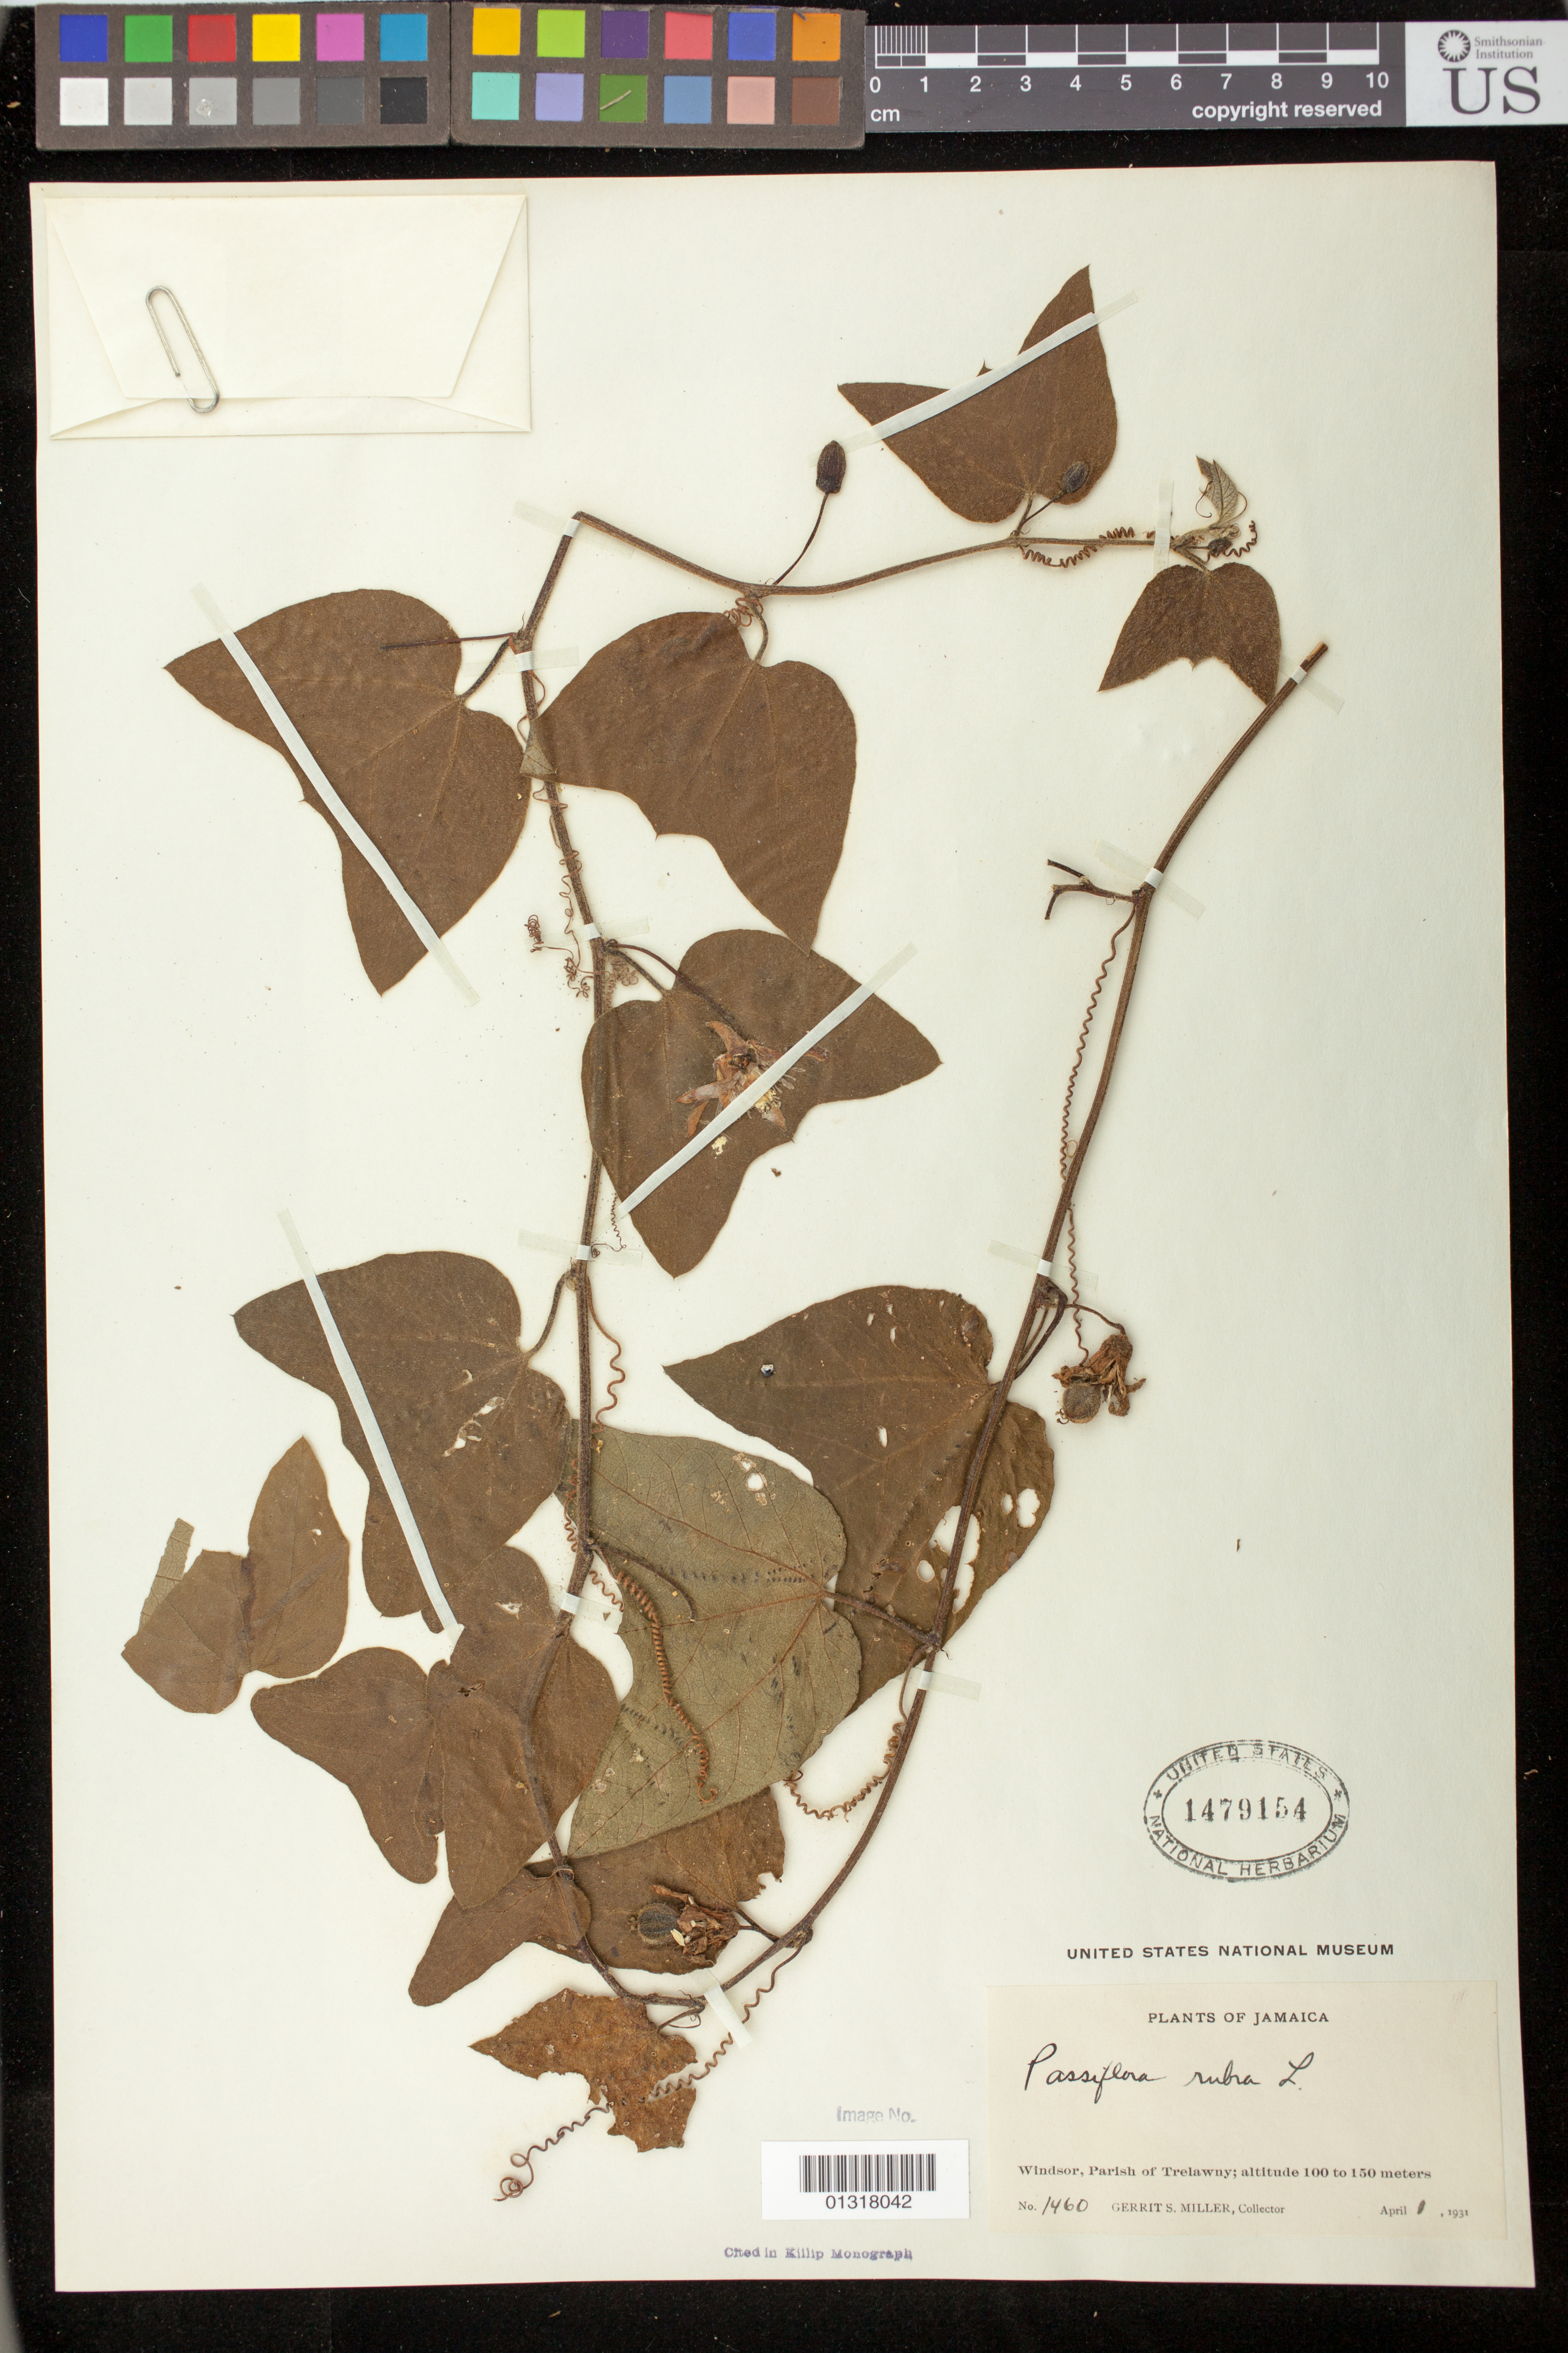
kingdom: Plantae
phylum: Tracheophyta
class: Magnoliopsida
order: Malpighiales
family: Passifloraceae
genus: Passiflora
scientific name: Passiflora rubra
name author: L.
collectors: G. S. Miller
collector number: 1460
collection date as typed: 01 Apr 1931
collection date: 1931-04-01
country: Jamaica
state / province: Trelawny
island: Jamaica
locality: Windsor, Parish of Trelawny.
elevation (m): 100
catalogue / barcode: US 1479154